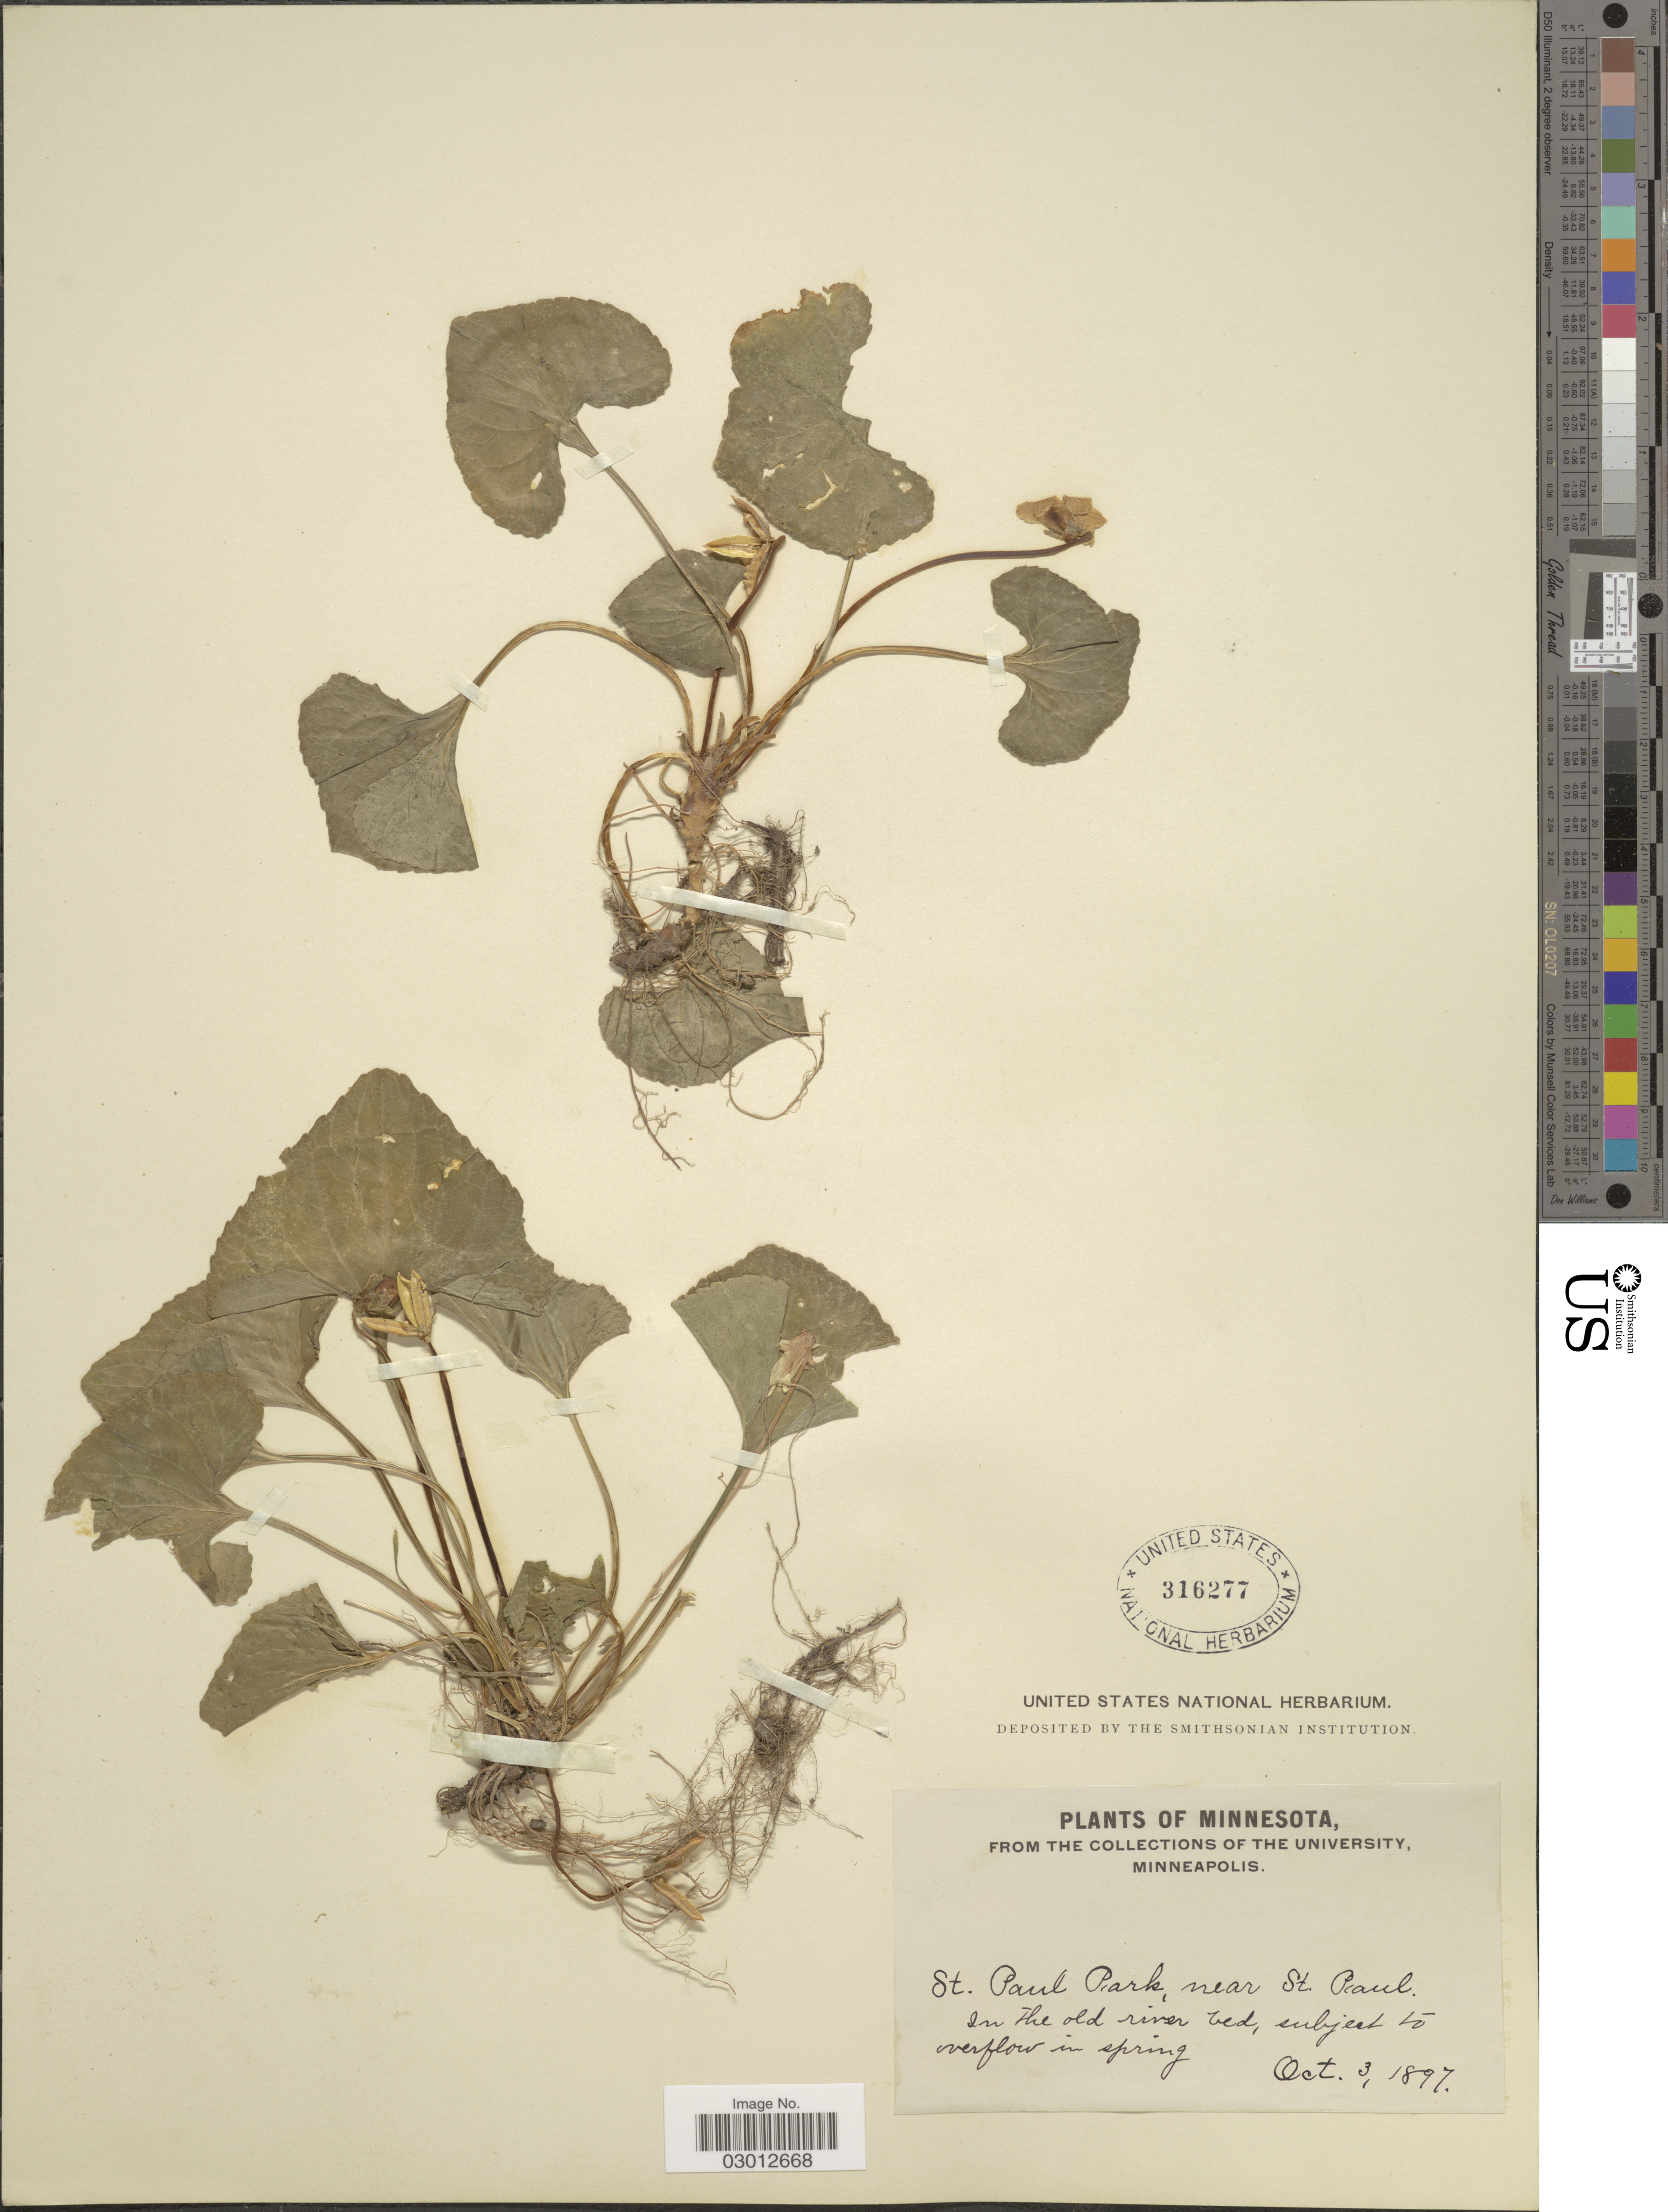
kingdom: Plantae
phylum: Tracheophyta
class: Magnoliopsida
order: Malpighiales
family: Violaceae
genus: Viola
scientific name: Viola papilionacea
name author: Pursh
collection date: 1897-10-03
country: United States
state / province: Minnesota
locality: St. Paul Park, near St. Paul.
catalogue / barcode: US 316277